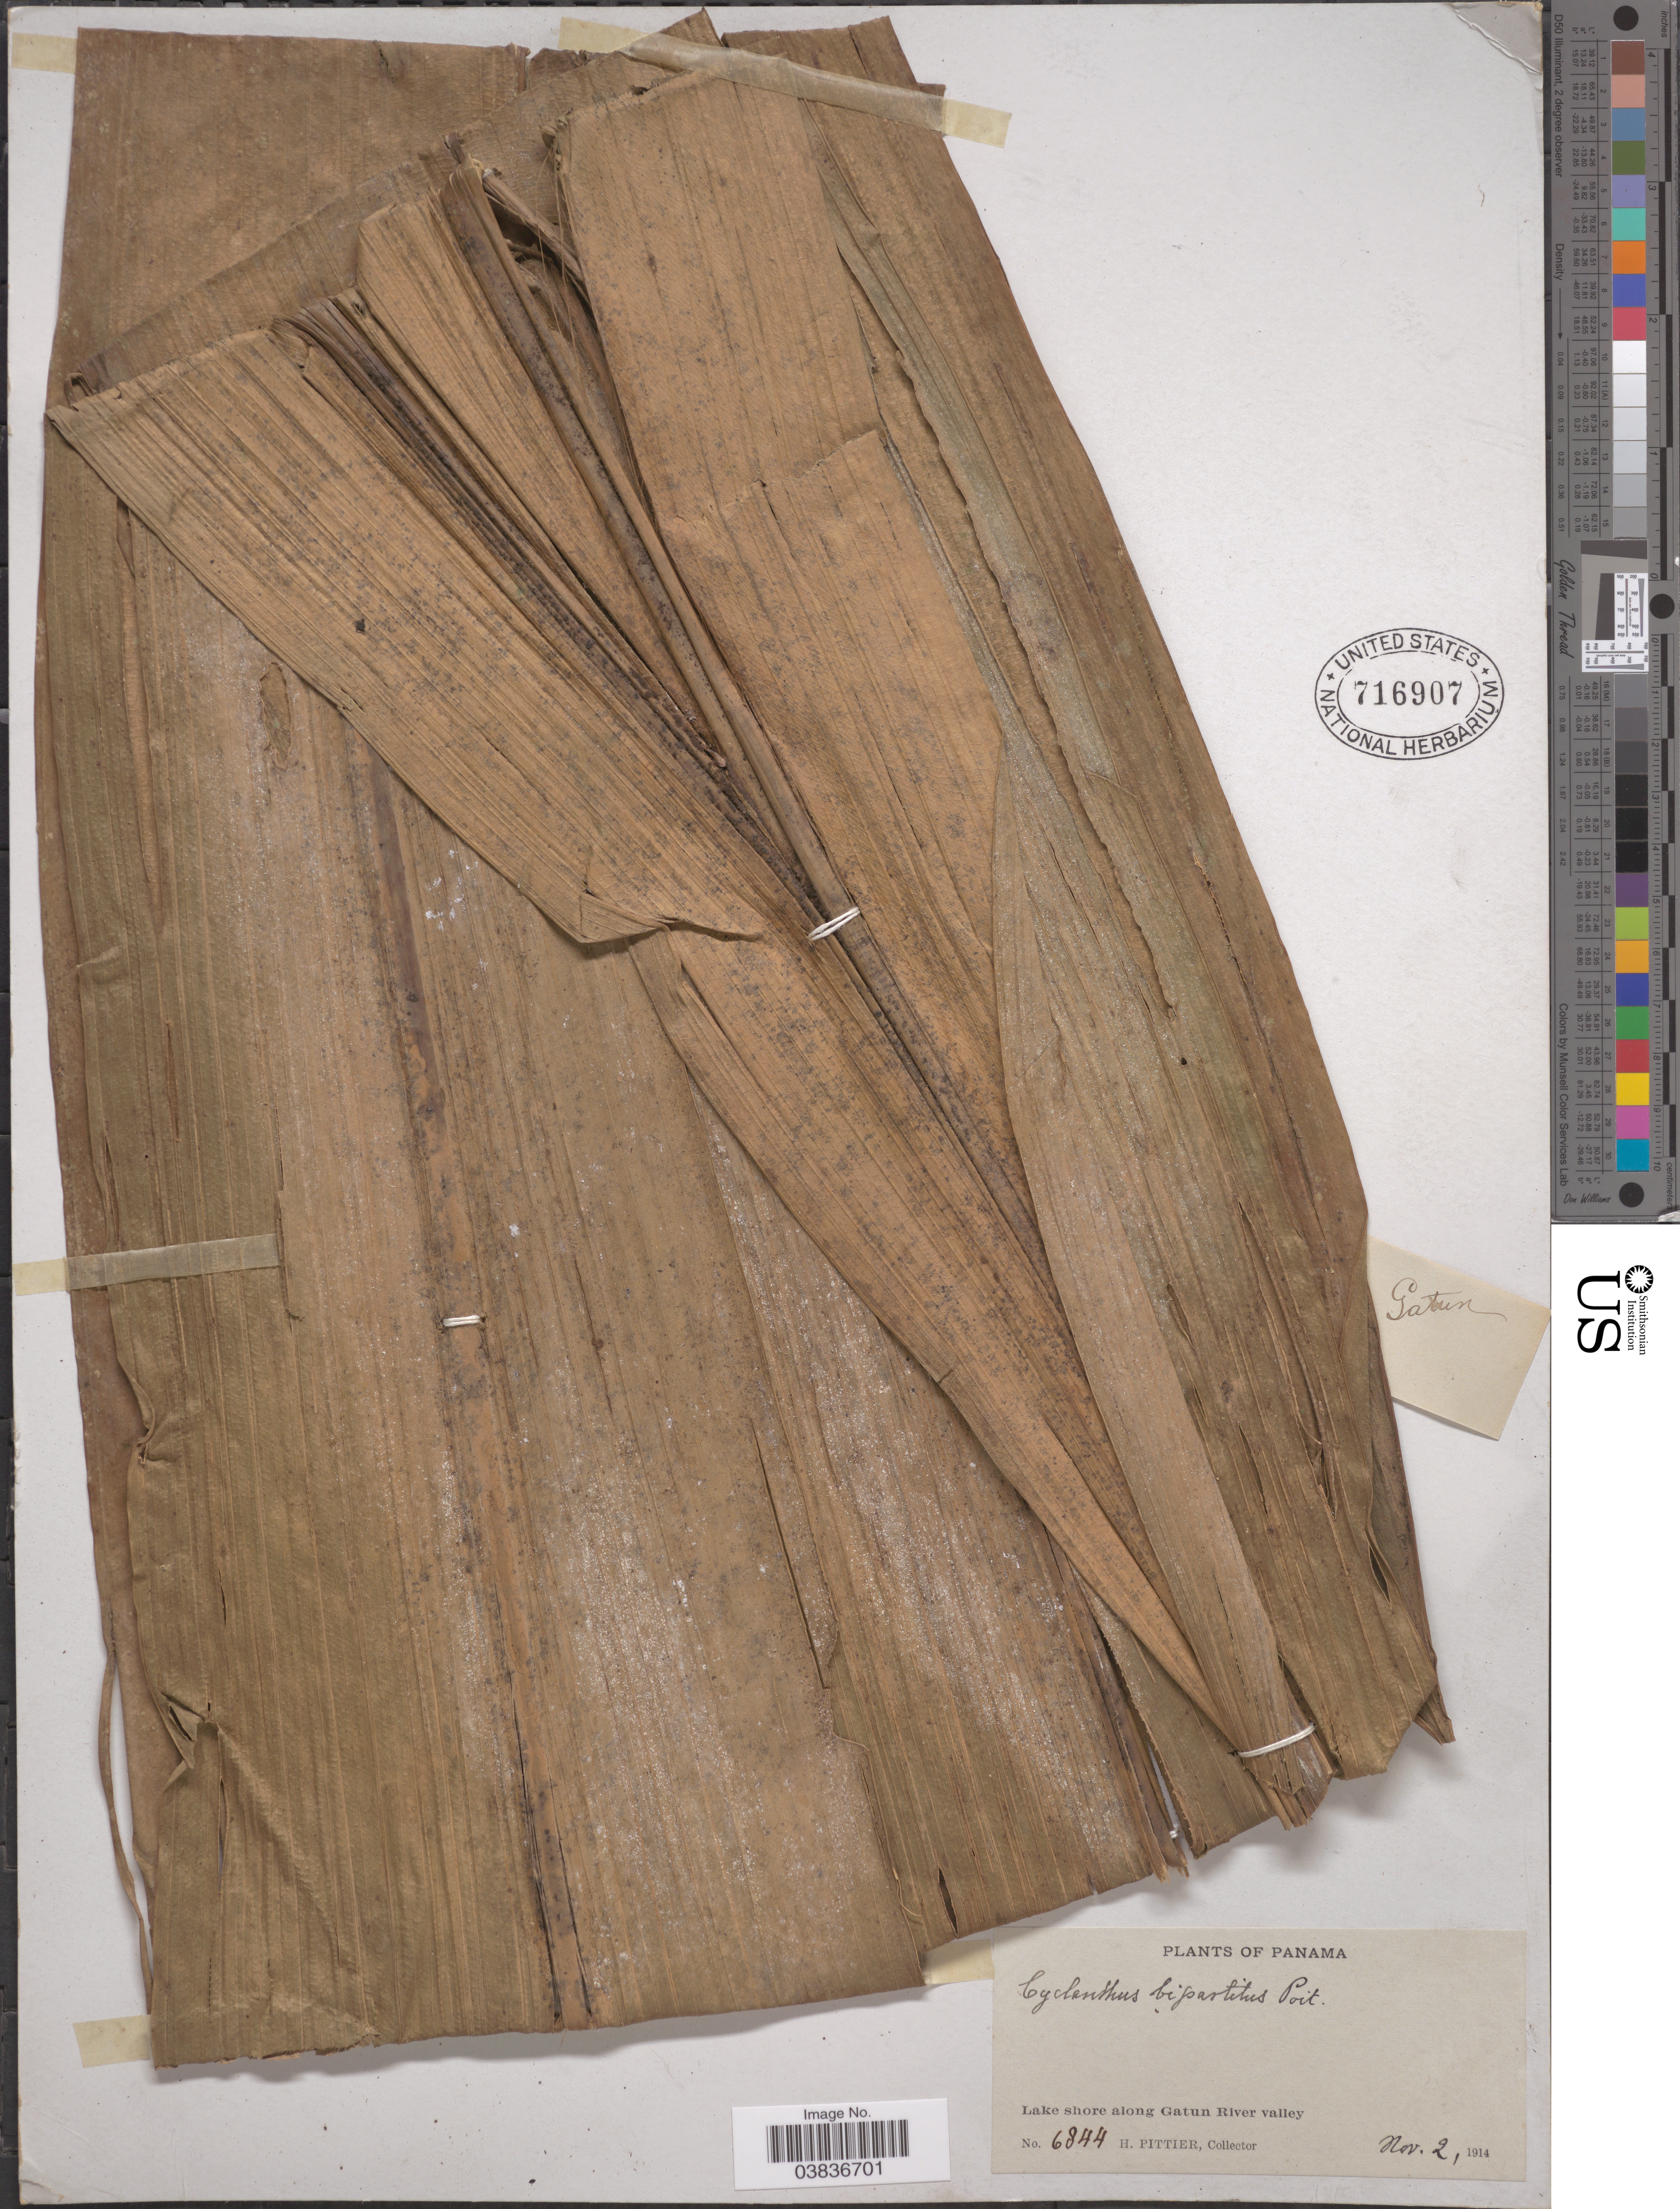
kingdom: Plantae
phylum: Tracheophyta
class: Liliopsida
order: Pandanales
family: Cyclanthaceae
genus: Cyclanthus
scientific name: Cyclanthus bipartitus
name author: Poit. ex A. Rich.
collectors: H. F. Pittier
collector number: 6844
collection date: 1914-11-02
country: Panama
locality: Lake shore along Gatun River valley.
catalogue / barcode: US 716907